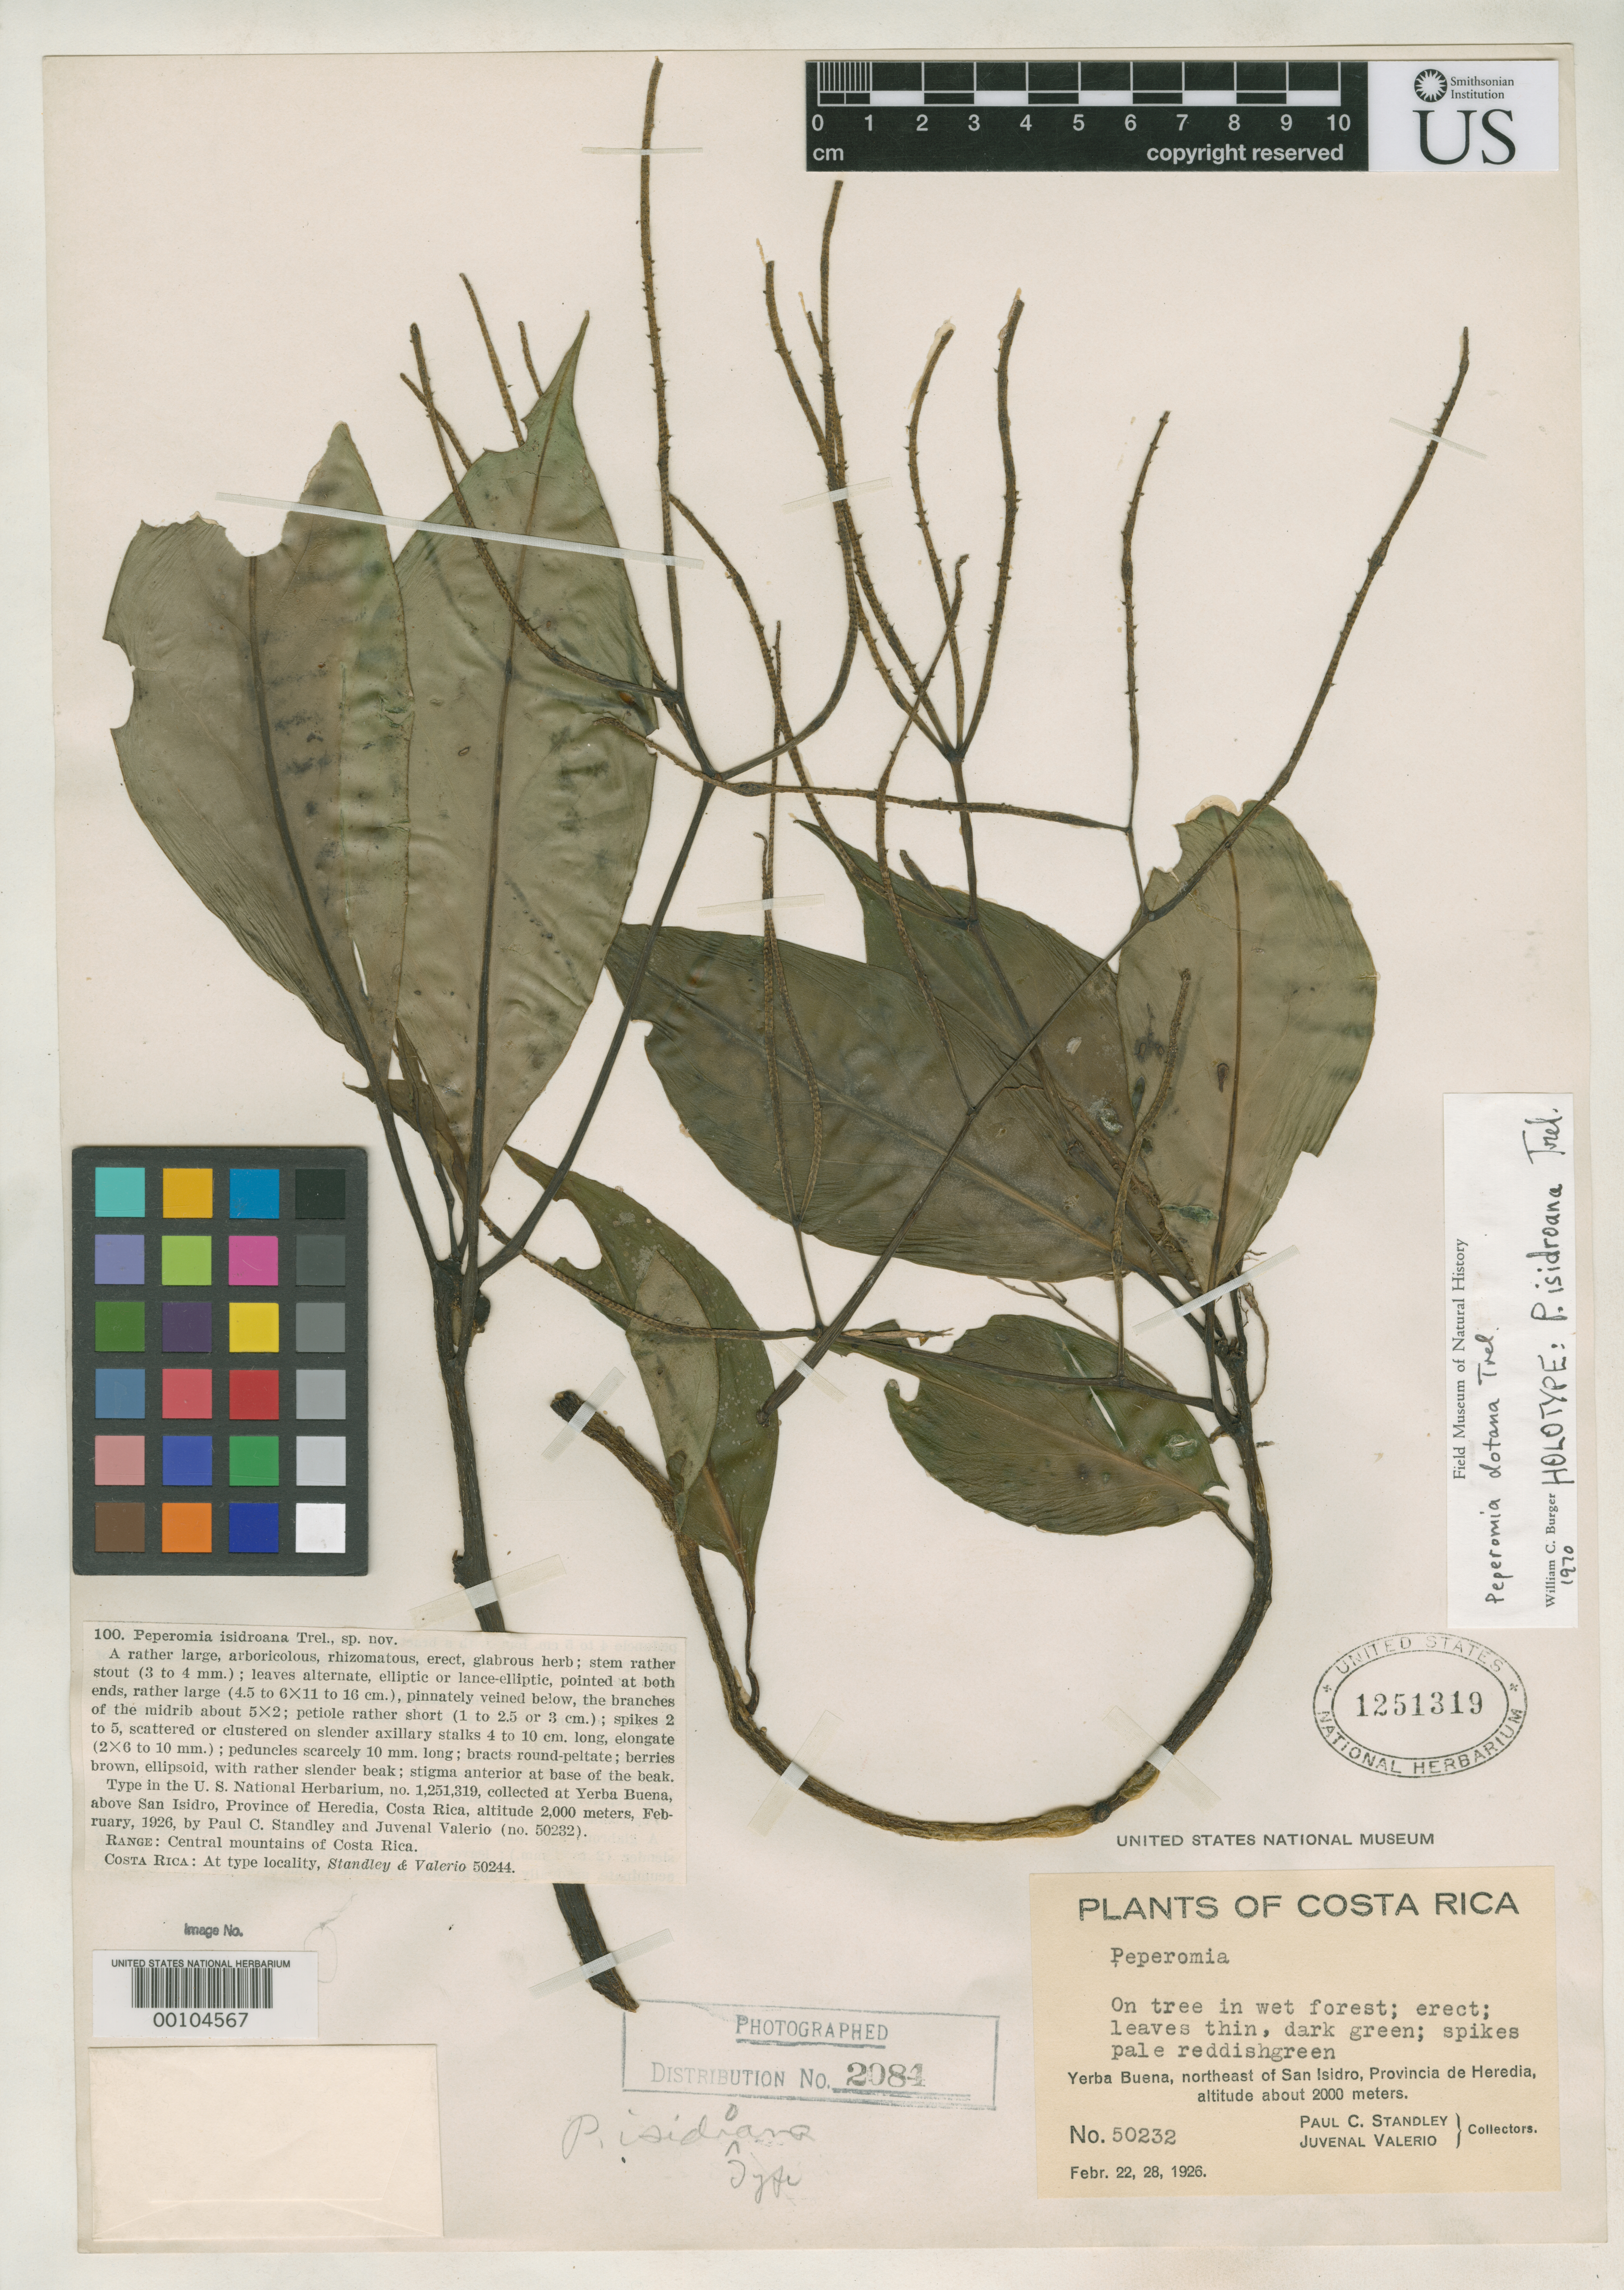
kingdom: Plantae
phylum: Tracheophyta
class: Magnoliopsida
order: Piperales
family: Piperaceae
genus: Peperomia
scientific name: Peperomia isidroana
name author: Trel.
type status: Holotype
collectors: P. C. Standley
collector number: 50232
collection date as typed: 22 Feb 1926 to 28 Feb 1926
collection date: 1926-02-22/1926-02-28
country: Costa Rica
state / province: Heredia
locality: Yerba Buena, NE of San Isidro.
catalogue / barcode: US 1251319